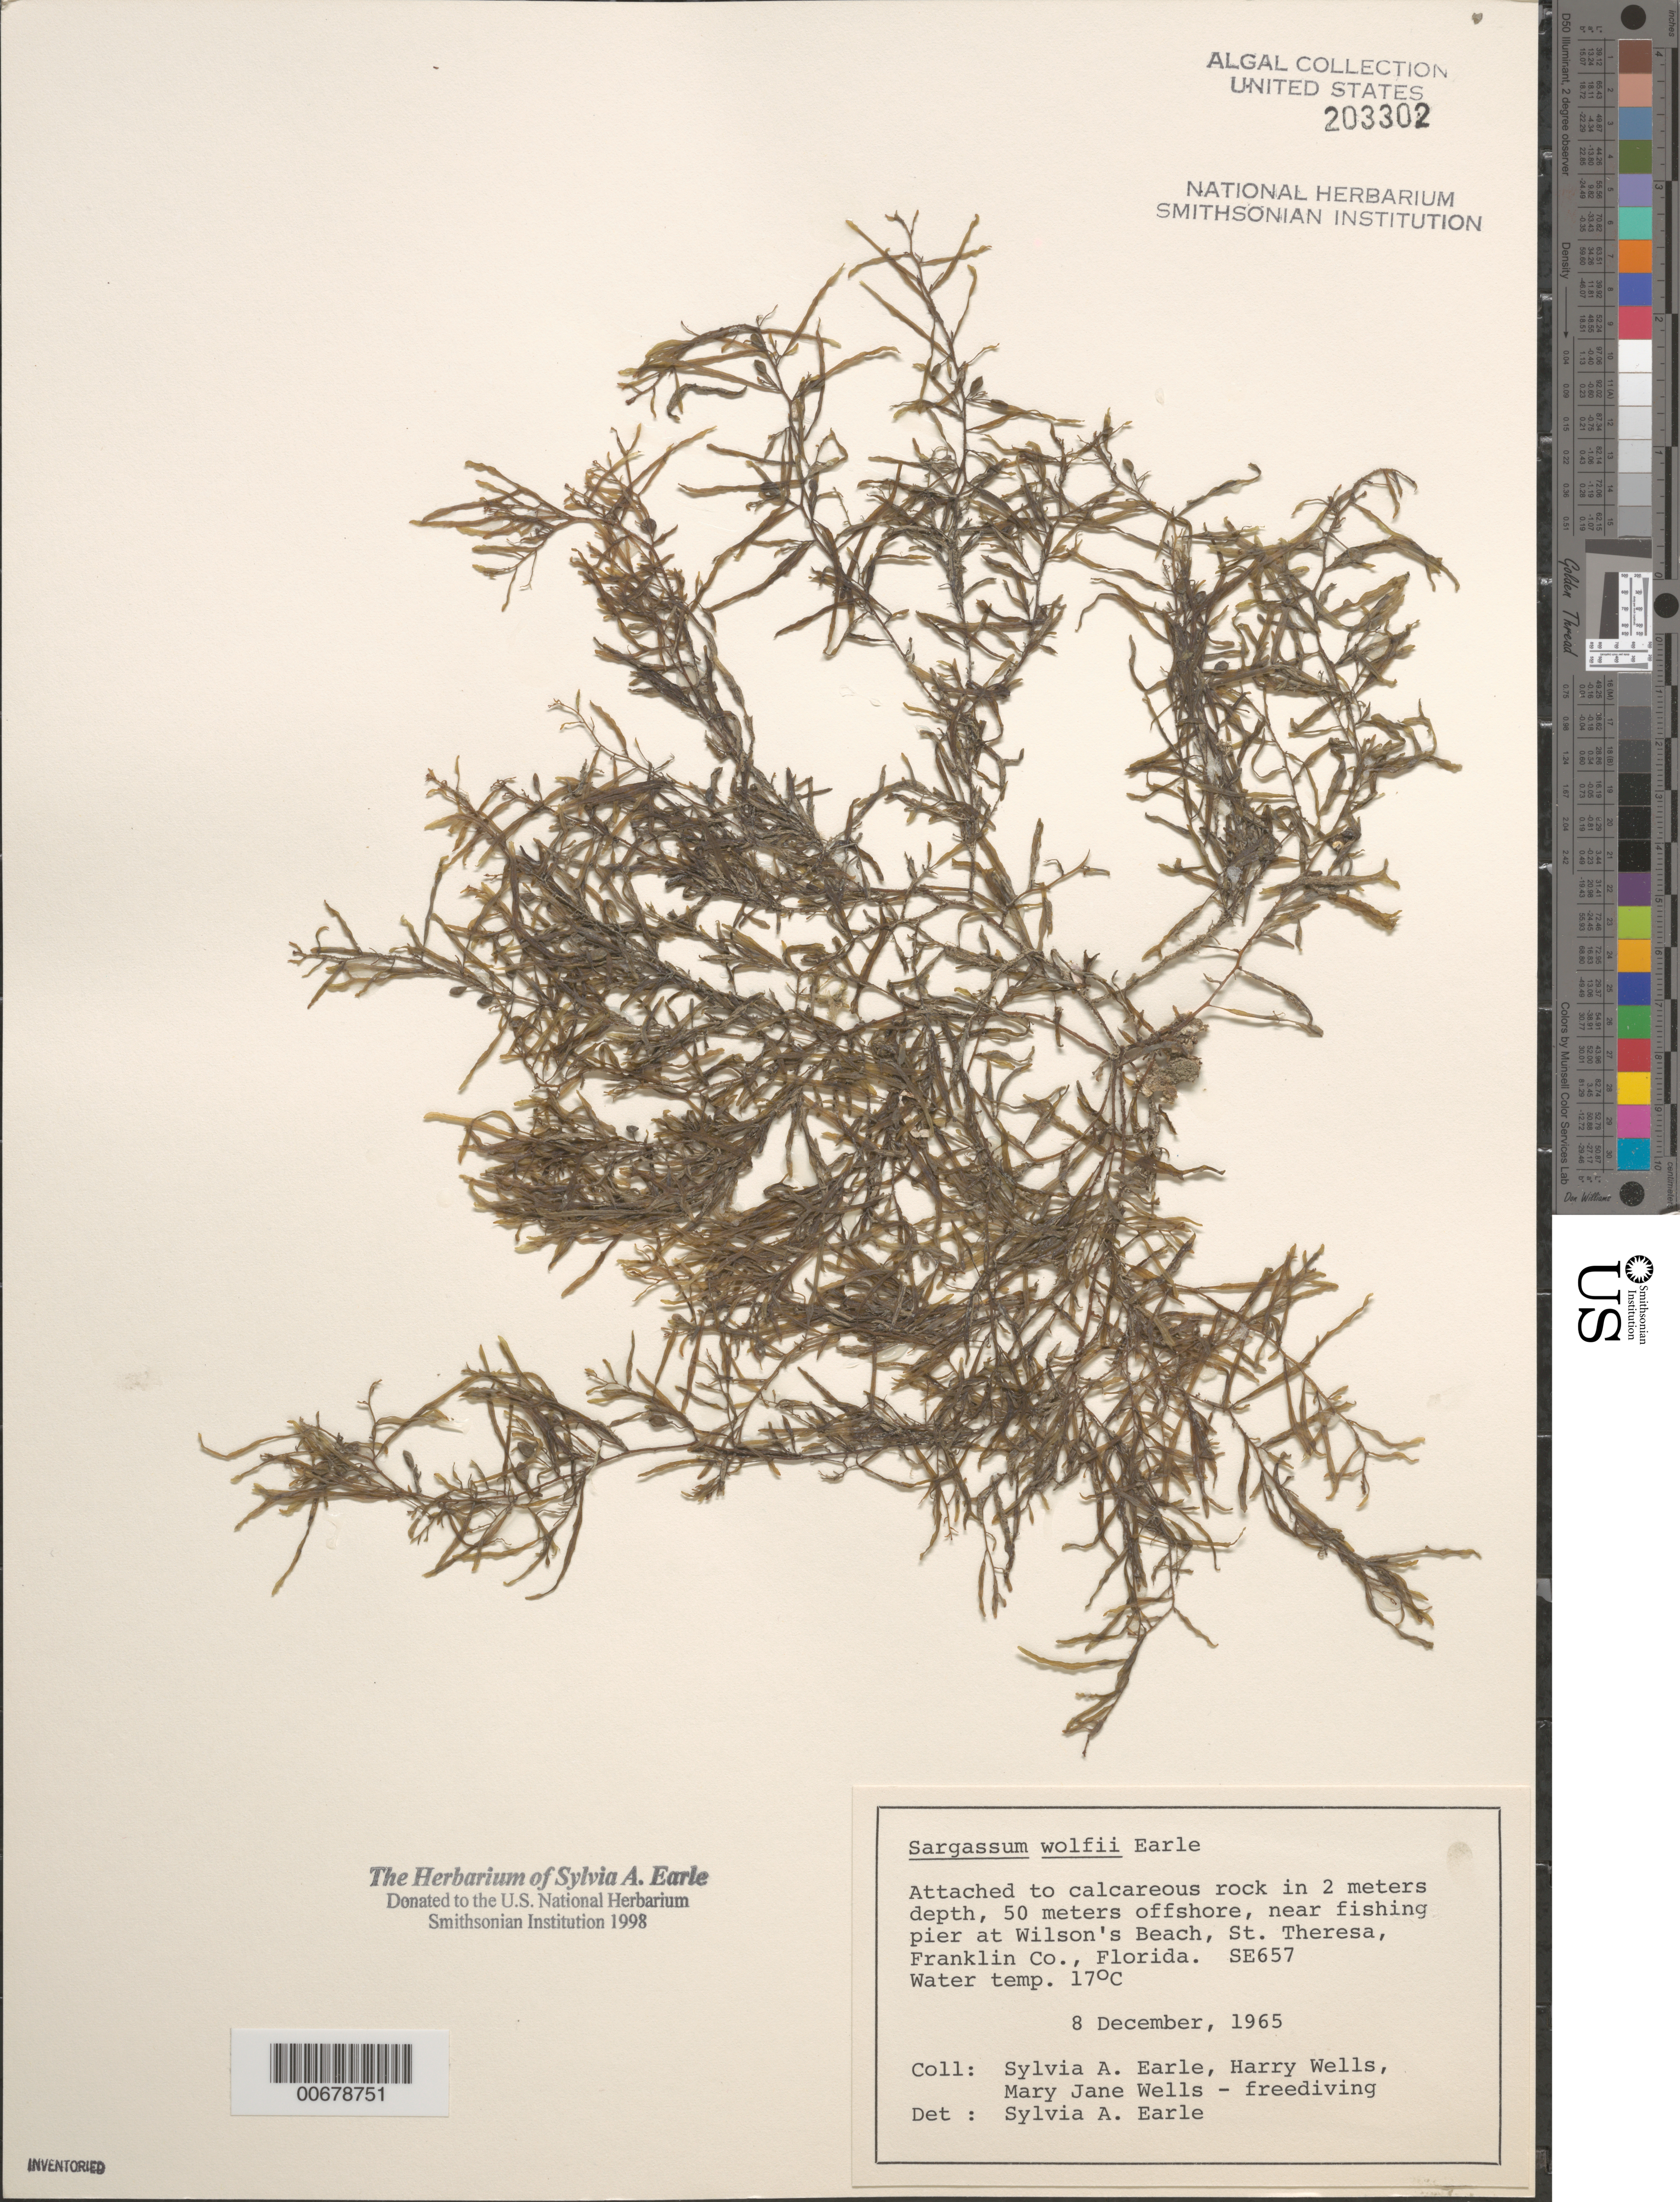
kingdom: Chromista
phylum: Ochrophyta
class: Phaeophyceae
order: Fucales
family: Sargassaceae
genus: Sargassum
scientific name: Sargassum wolfii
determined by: Earle, S. A.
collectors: S. A. Earle, H. Wells & M. Wells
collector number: SE 657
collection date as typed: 08 Dec 1965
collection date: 1965-12-08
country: United States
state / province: Florida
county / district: Franklin County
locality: St. Teresa [St. Theresa], Wilson's Beach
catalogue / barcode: US 203302